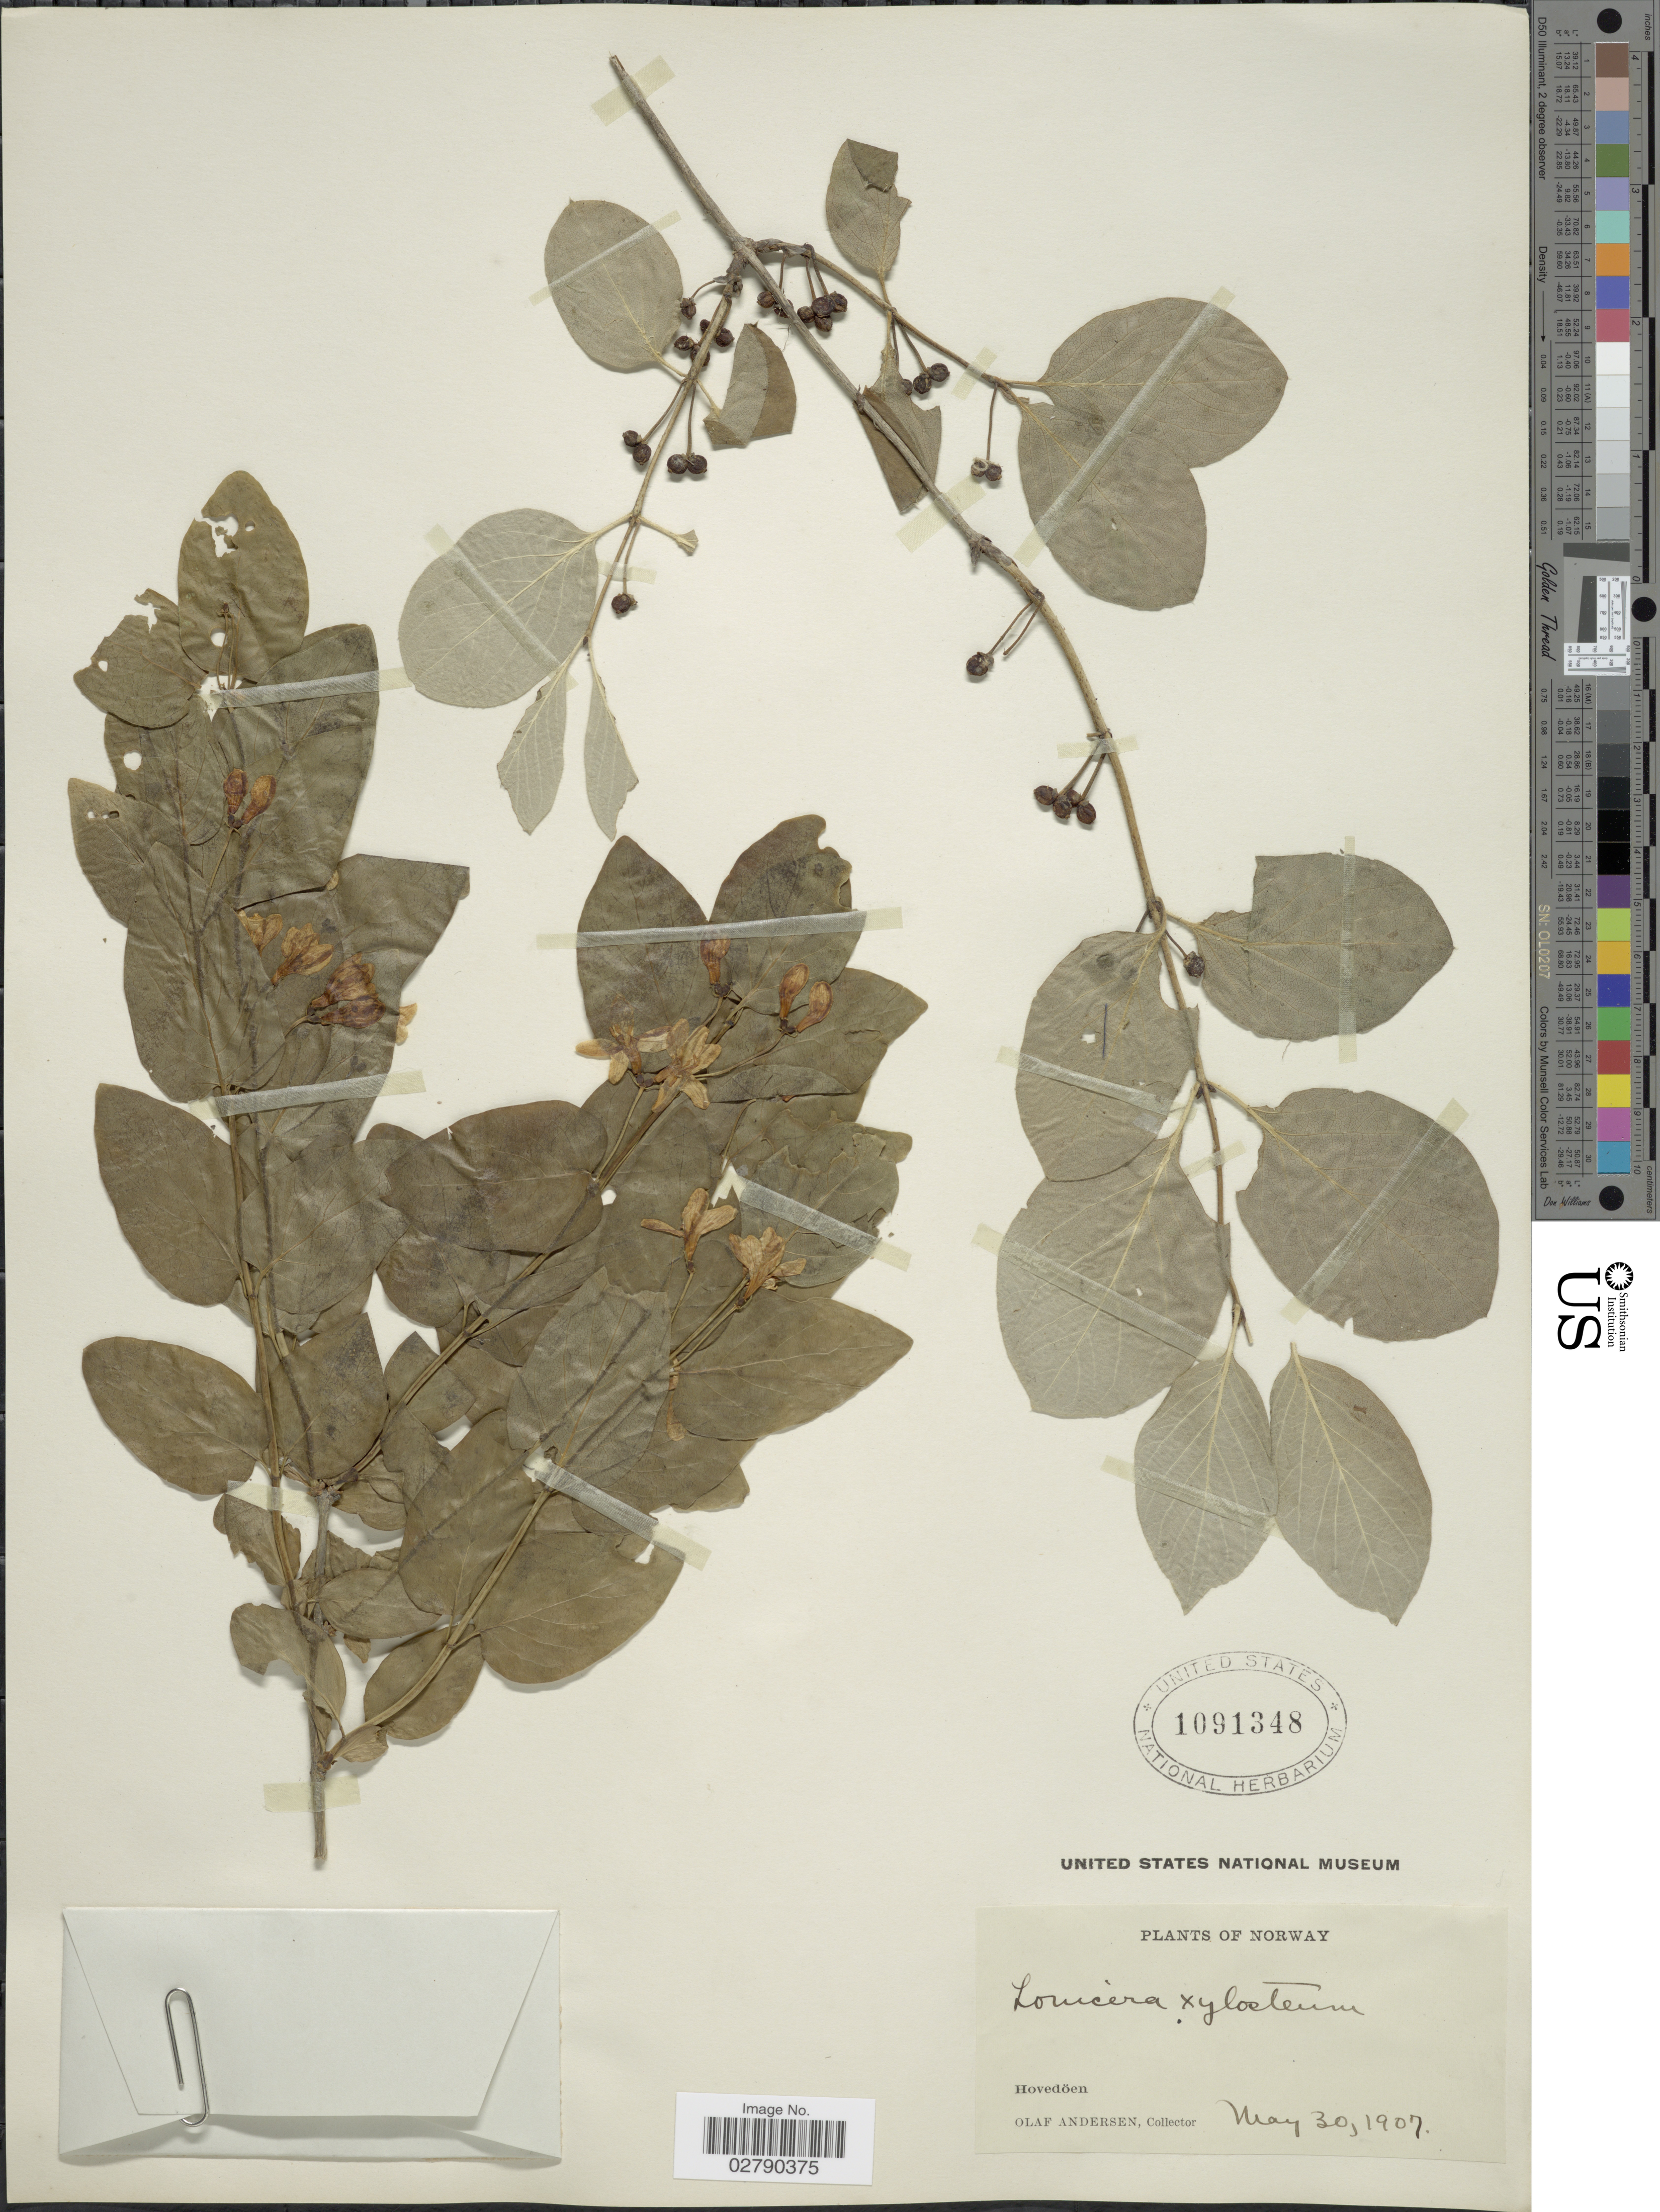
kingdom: Plantae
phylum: Tracheophyta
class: Magnoliopsida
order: Dipsacales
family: Caprifoliaceae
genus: Lonicera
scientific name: Lonicera xylosteum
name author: L.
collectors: O. Andersen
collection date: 1907-05-30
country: Norway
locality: Hovedöen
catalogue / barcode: US 1091348